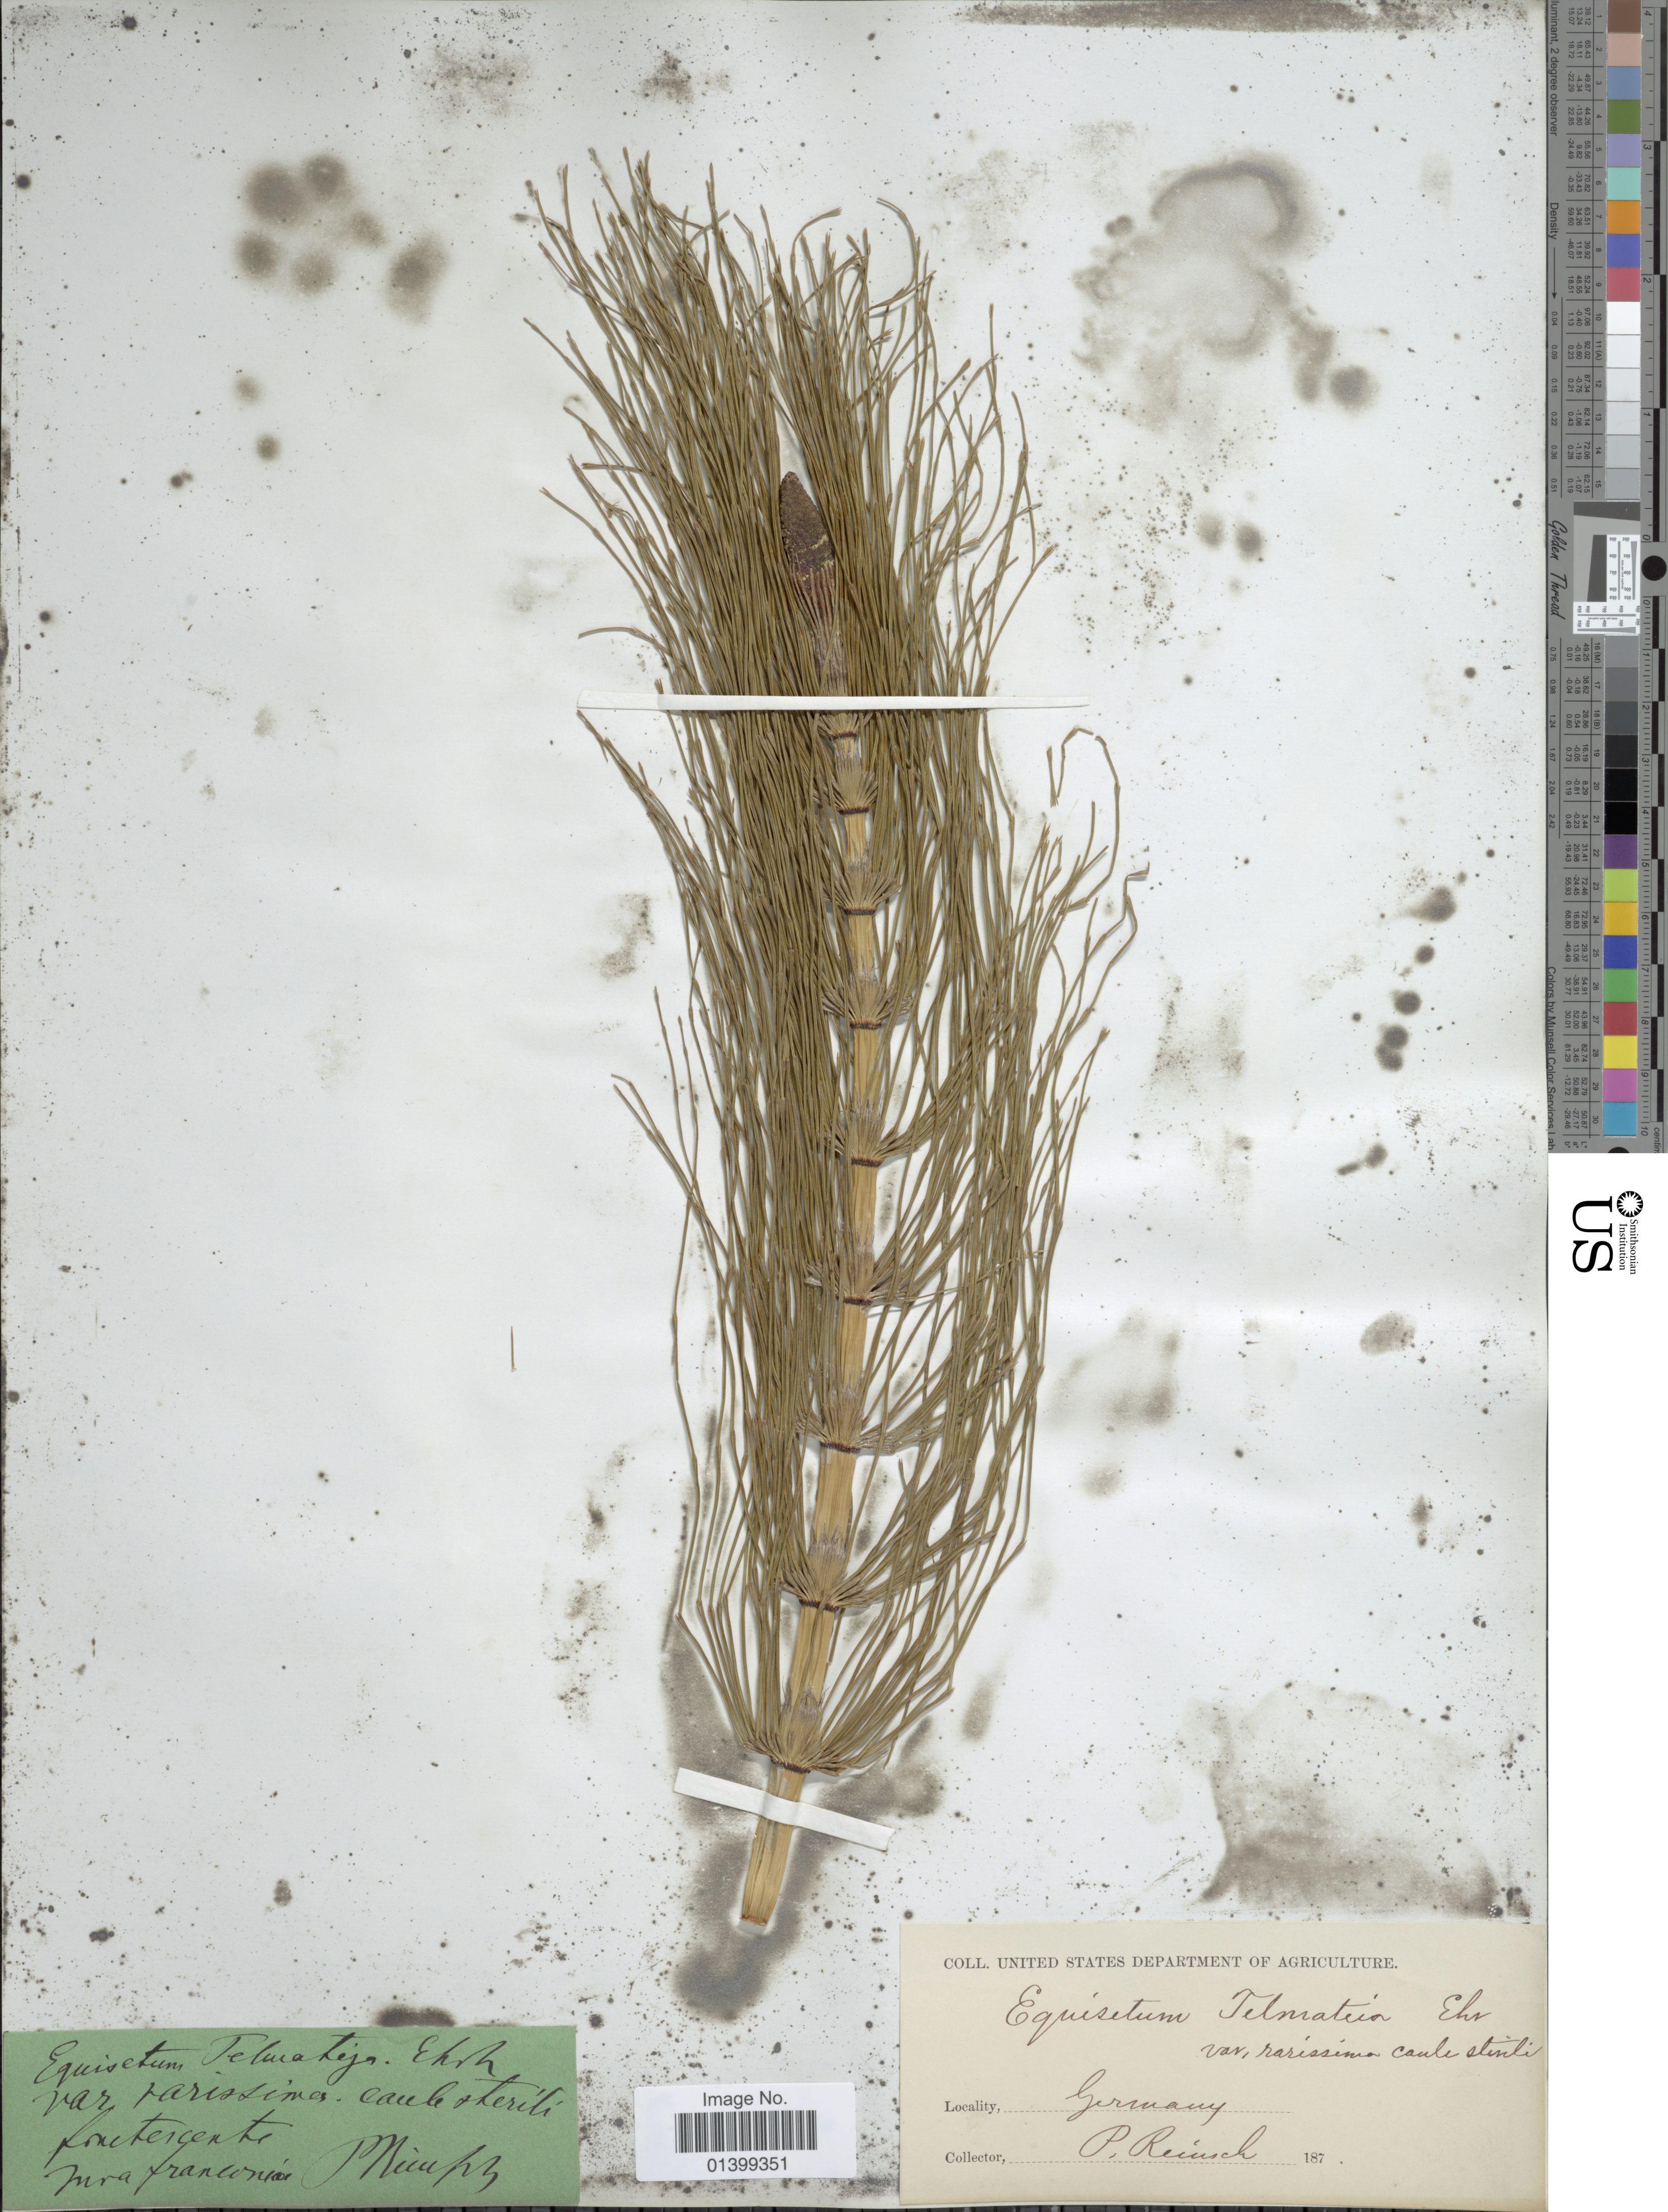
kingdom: Plantae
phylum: Tracheophyta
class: Polypodiopsida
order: Equisetales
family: Equisetaceae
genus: Equisetum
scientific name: Equisetum telmateia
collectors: P.F. Reinsch (herbarium)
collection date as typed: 187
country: Germany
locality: Jura franconiae